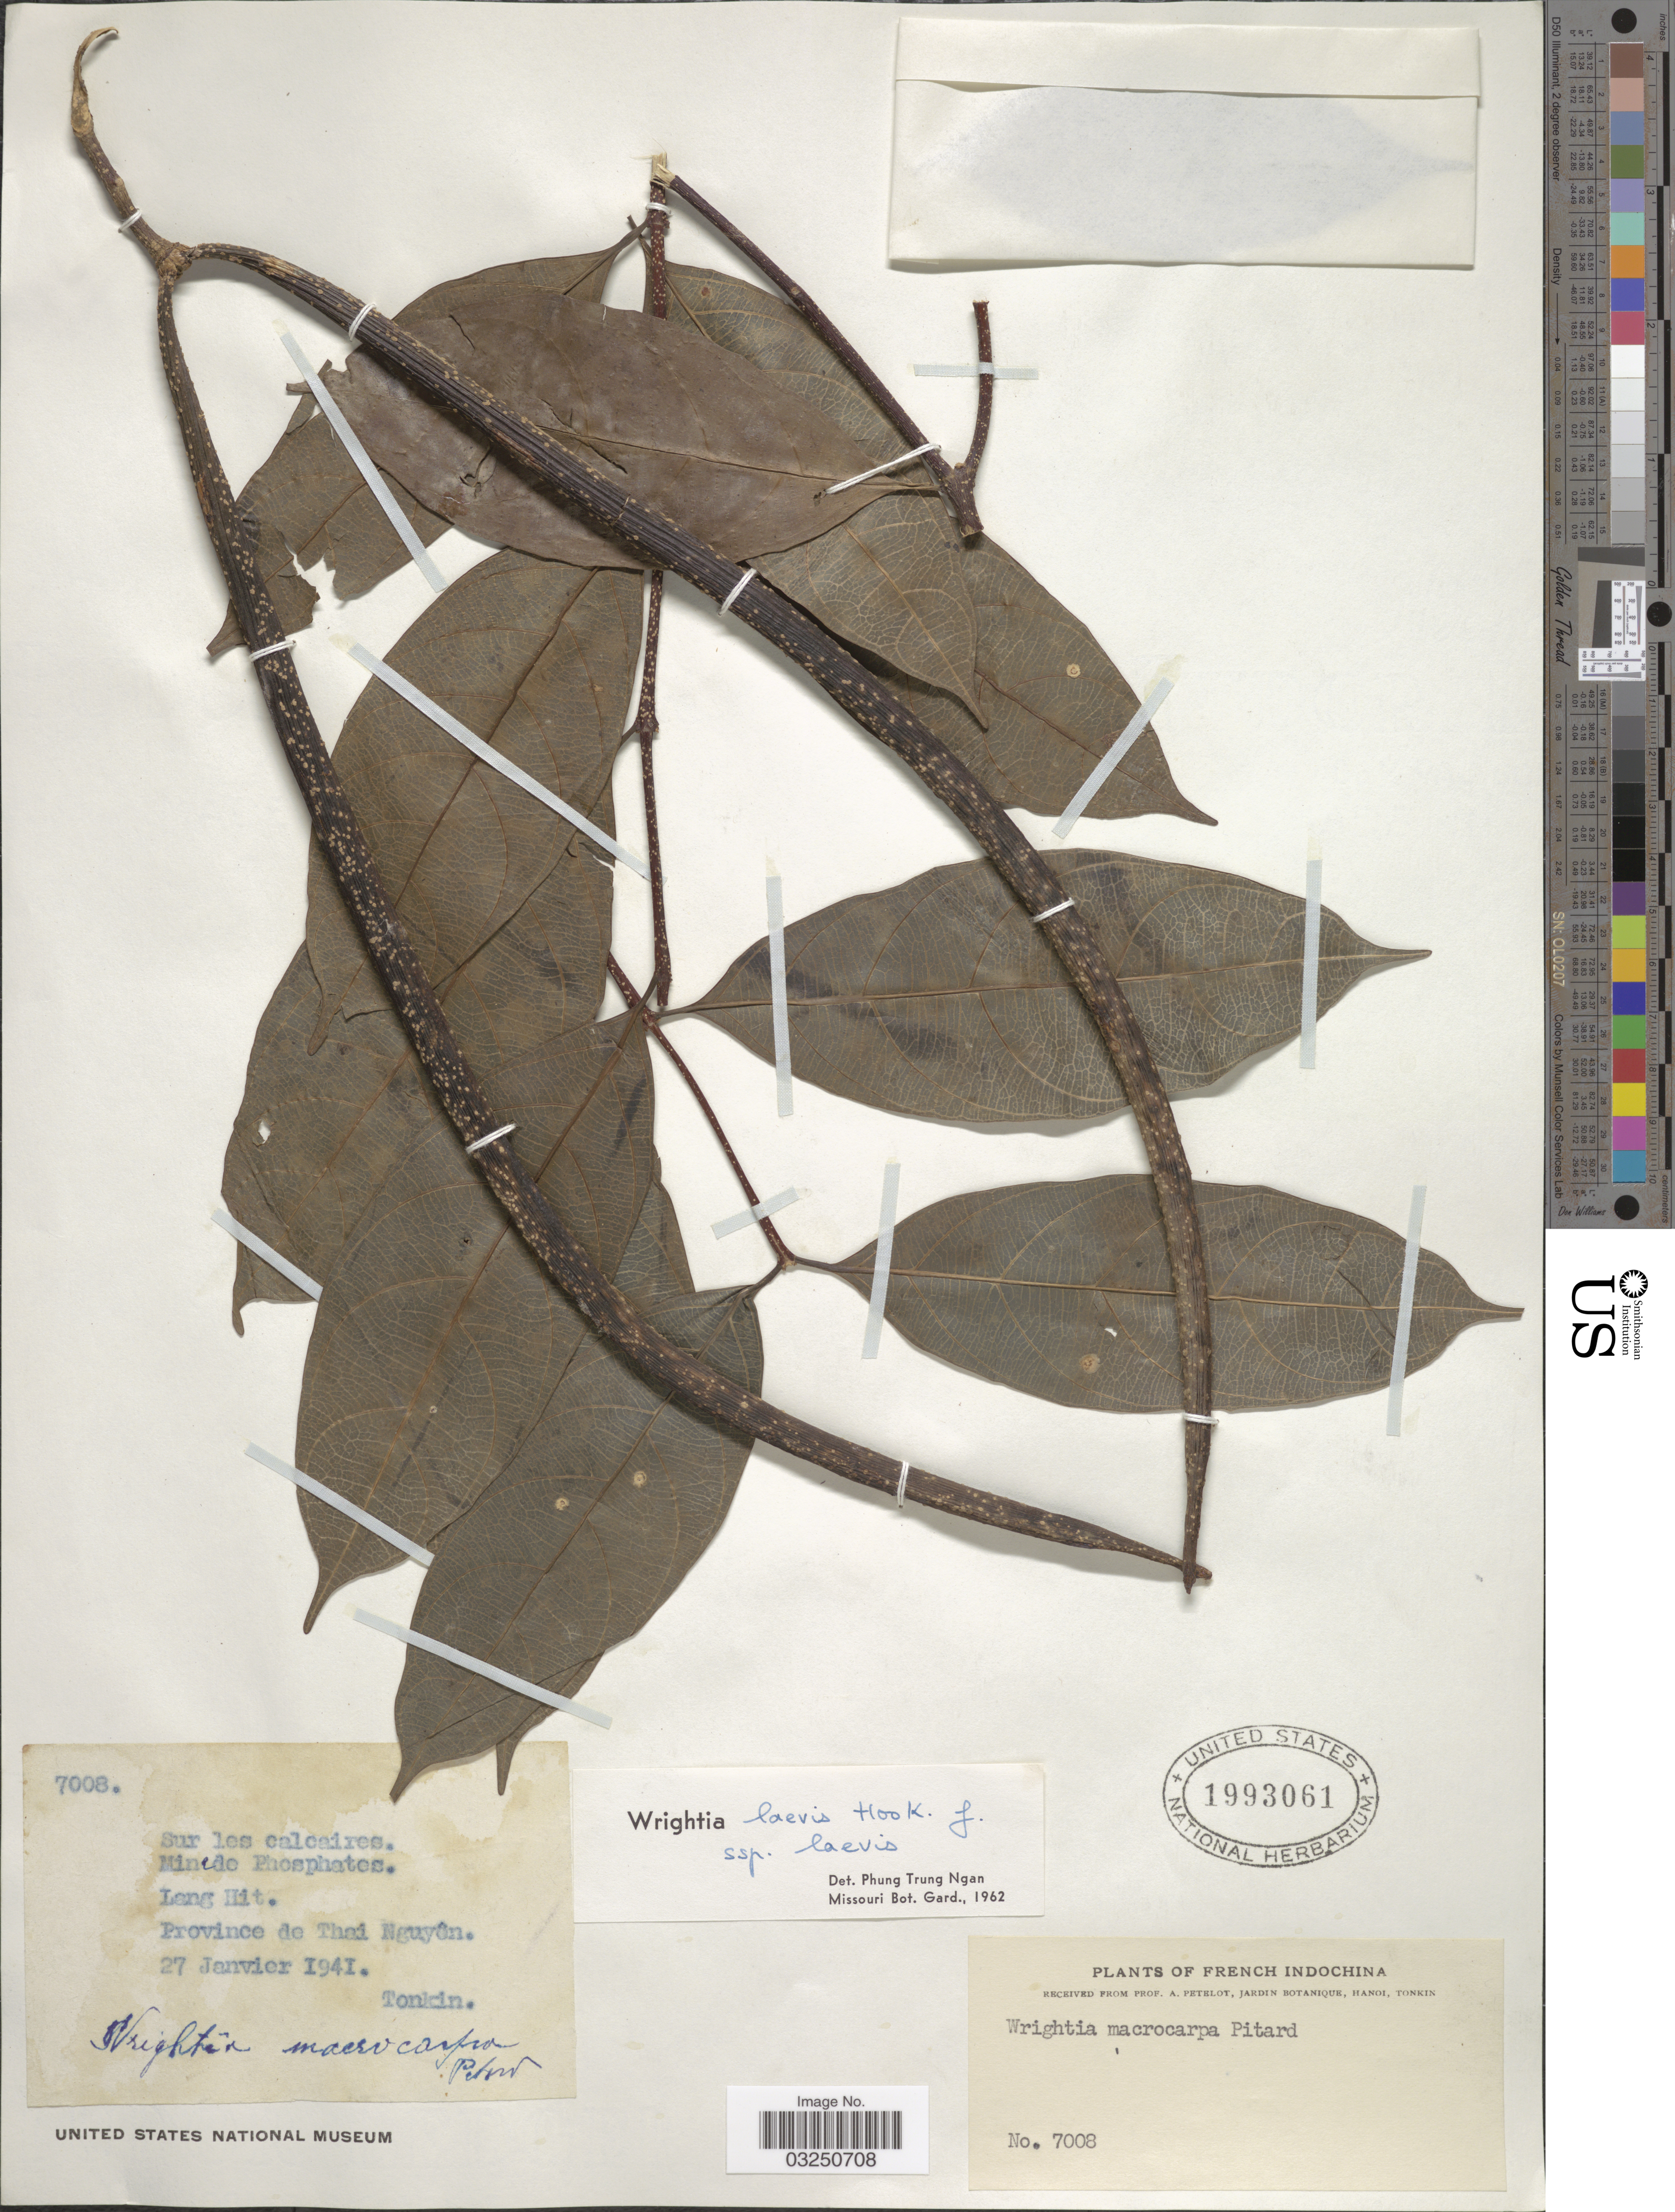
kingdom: Plantae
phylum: Tracheophyta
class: Magnoliopsida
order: Gentianales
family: Apocynaceae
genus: Wrightia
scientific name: Wrightia laevis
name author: Hook. f.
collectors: P. A. Pételot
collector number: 7008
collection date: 1941-01-27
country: Vietnam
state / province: Thai Nguyen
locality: Mina de Phosphates [unsure placement]. Lang Hit, Province de Thai Nguyên.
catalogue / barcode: US 1993061